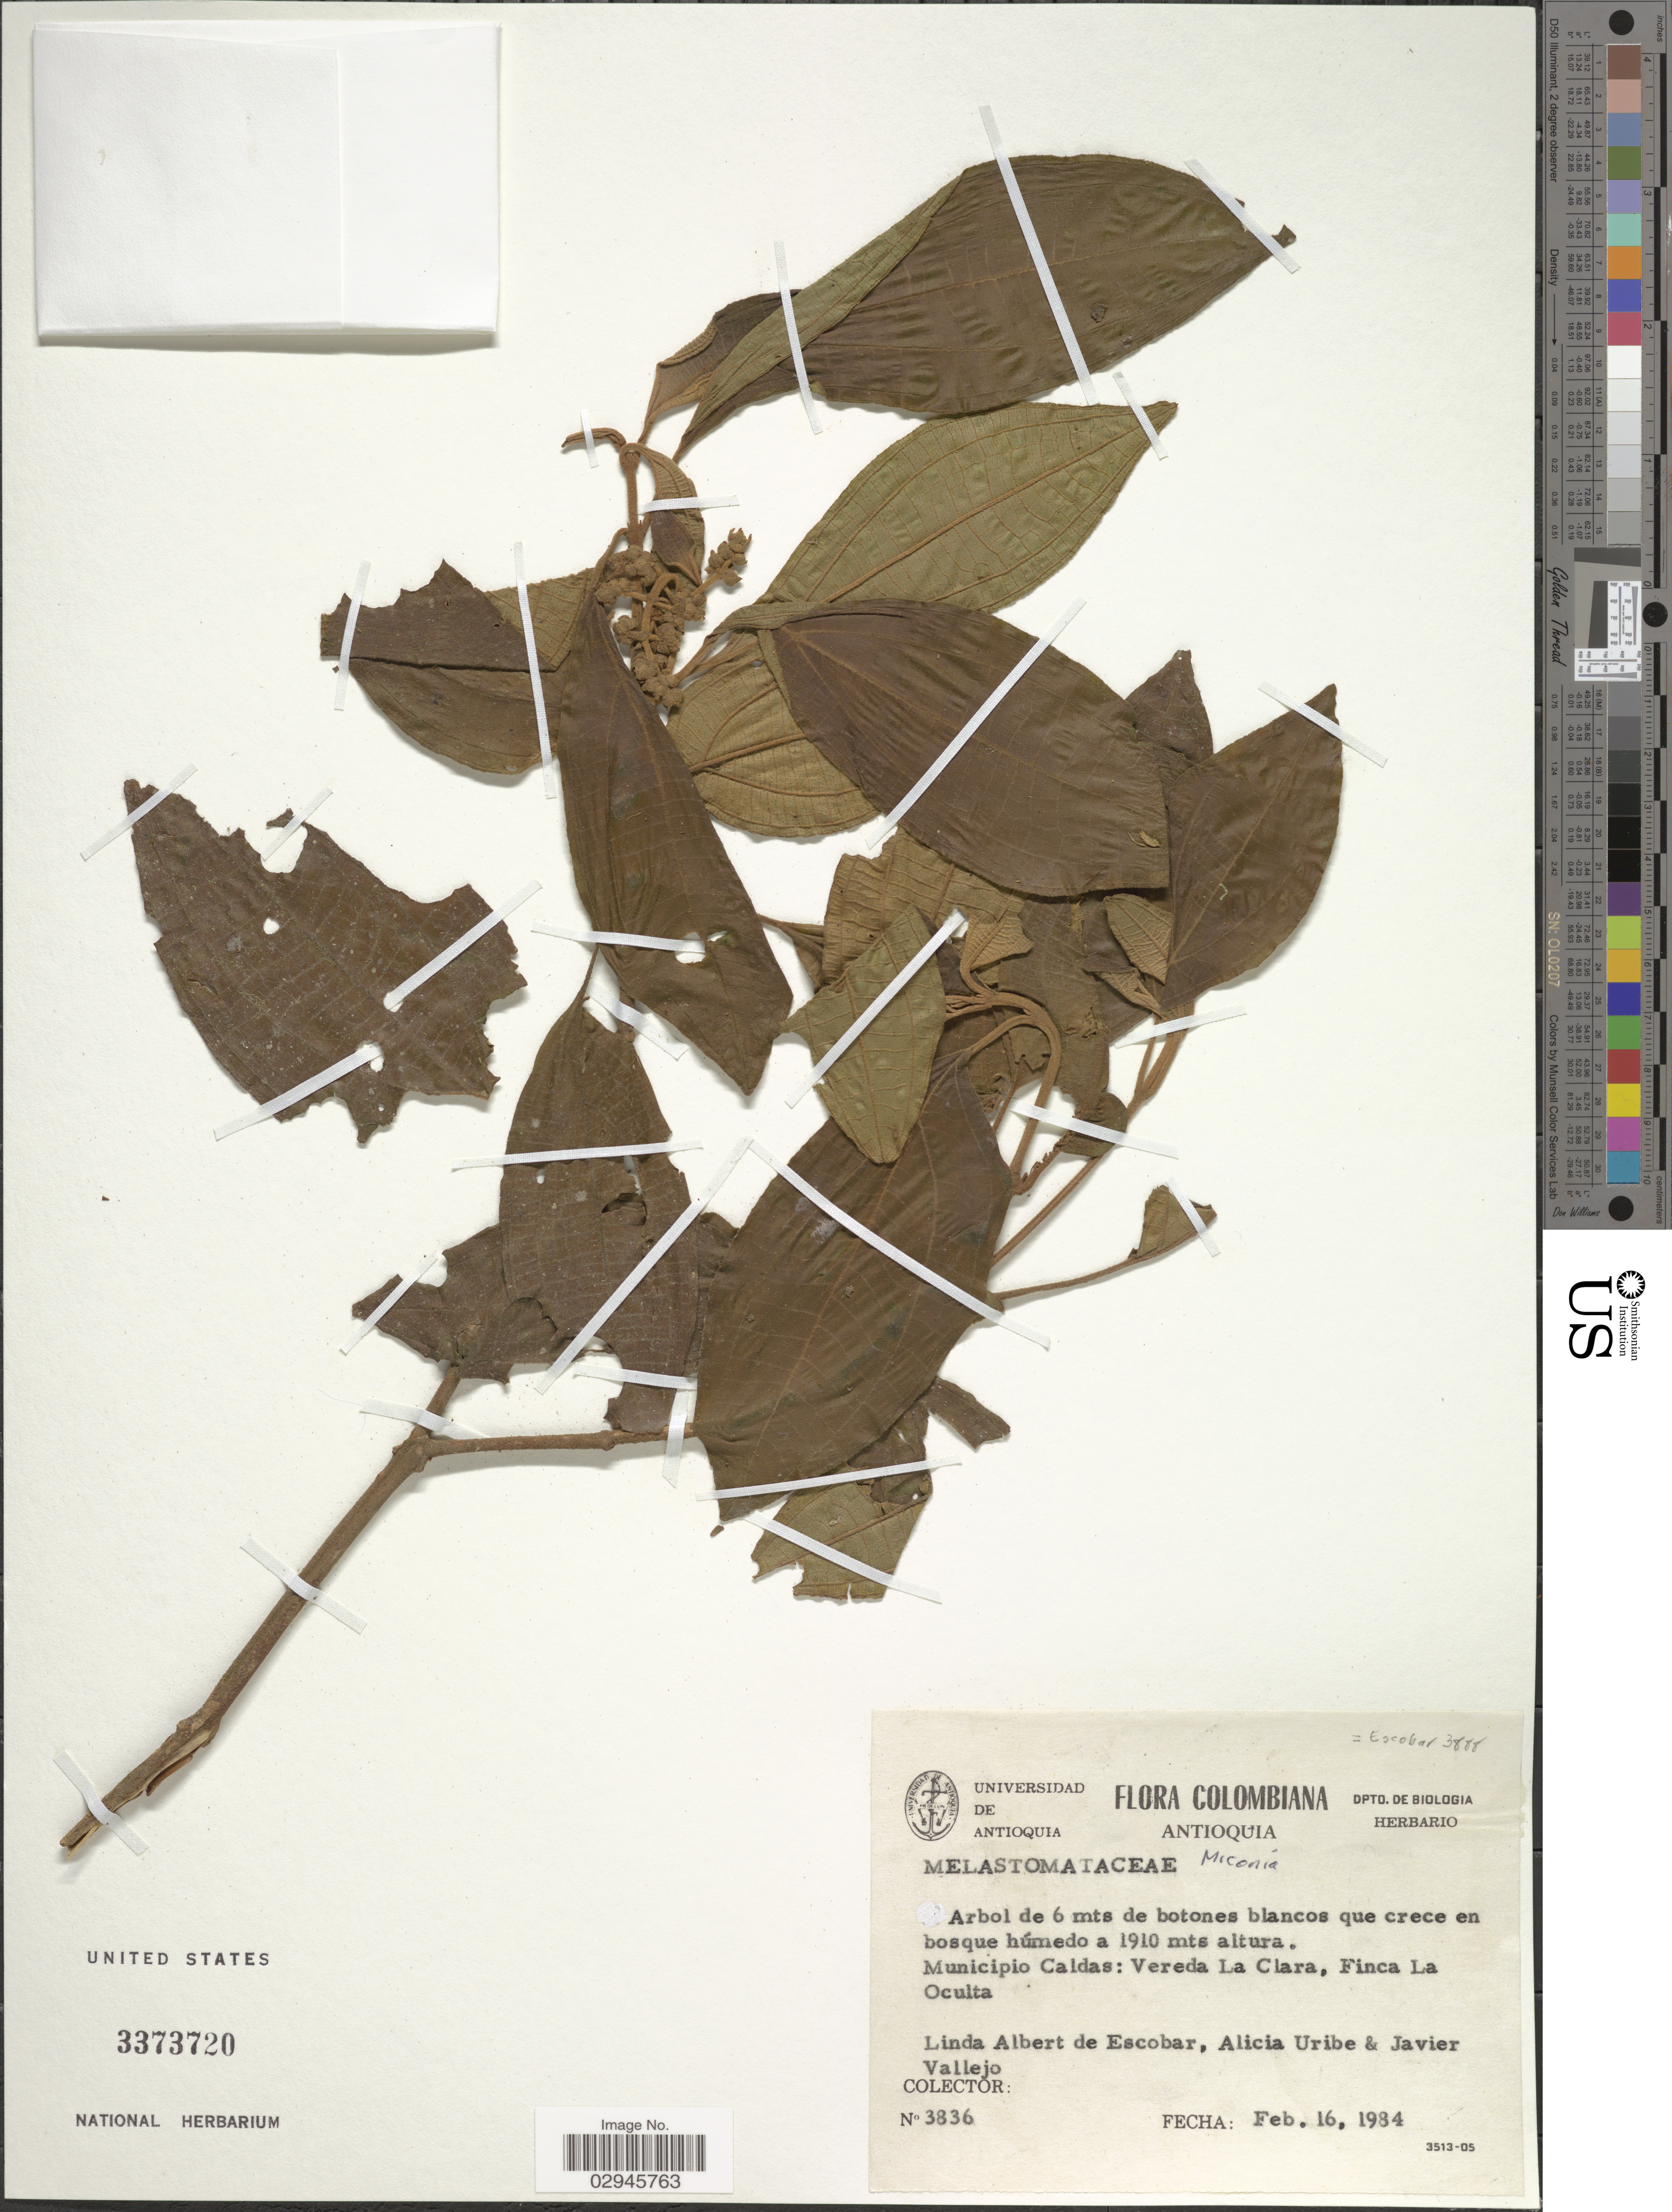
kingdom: Plantae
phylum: Tracheophyta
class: Magnoliopsida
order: Myrtales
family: Melastomataceae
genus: Miconia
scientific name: Miconia sp.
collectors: L. K. de Escobar, A. Uribe & J. Vallejo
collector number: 3836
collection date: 1984-02-16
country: Colombia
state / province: Caldas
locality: Municipio Caldas: Vereda La Clara, Finca La Oculta.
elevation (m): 1910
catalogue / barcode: US 3373720